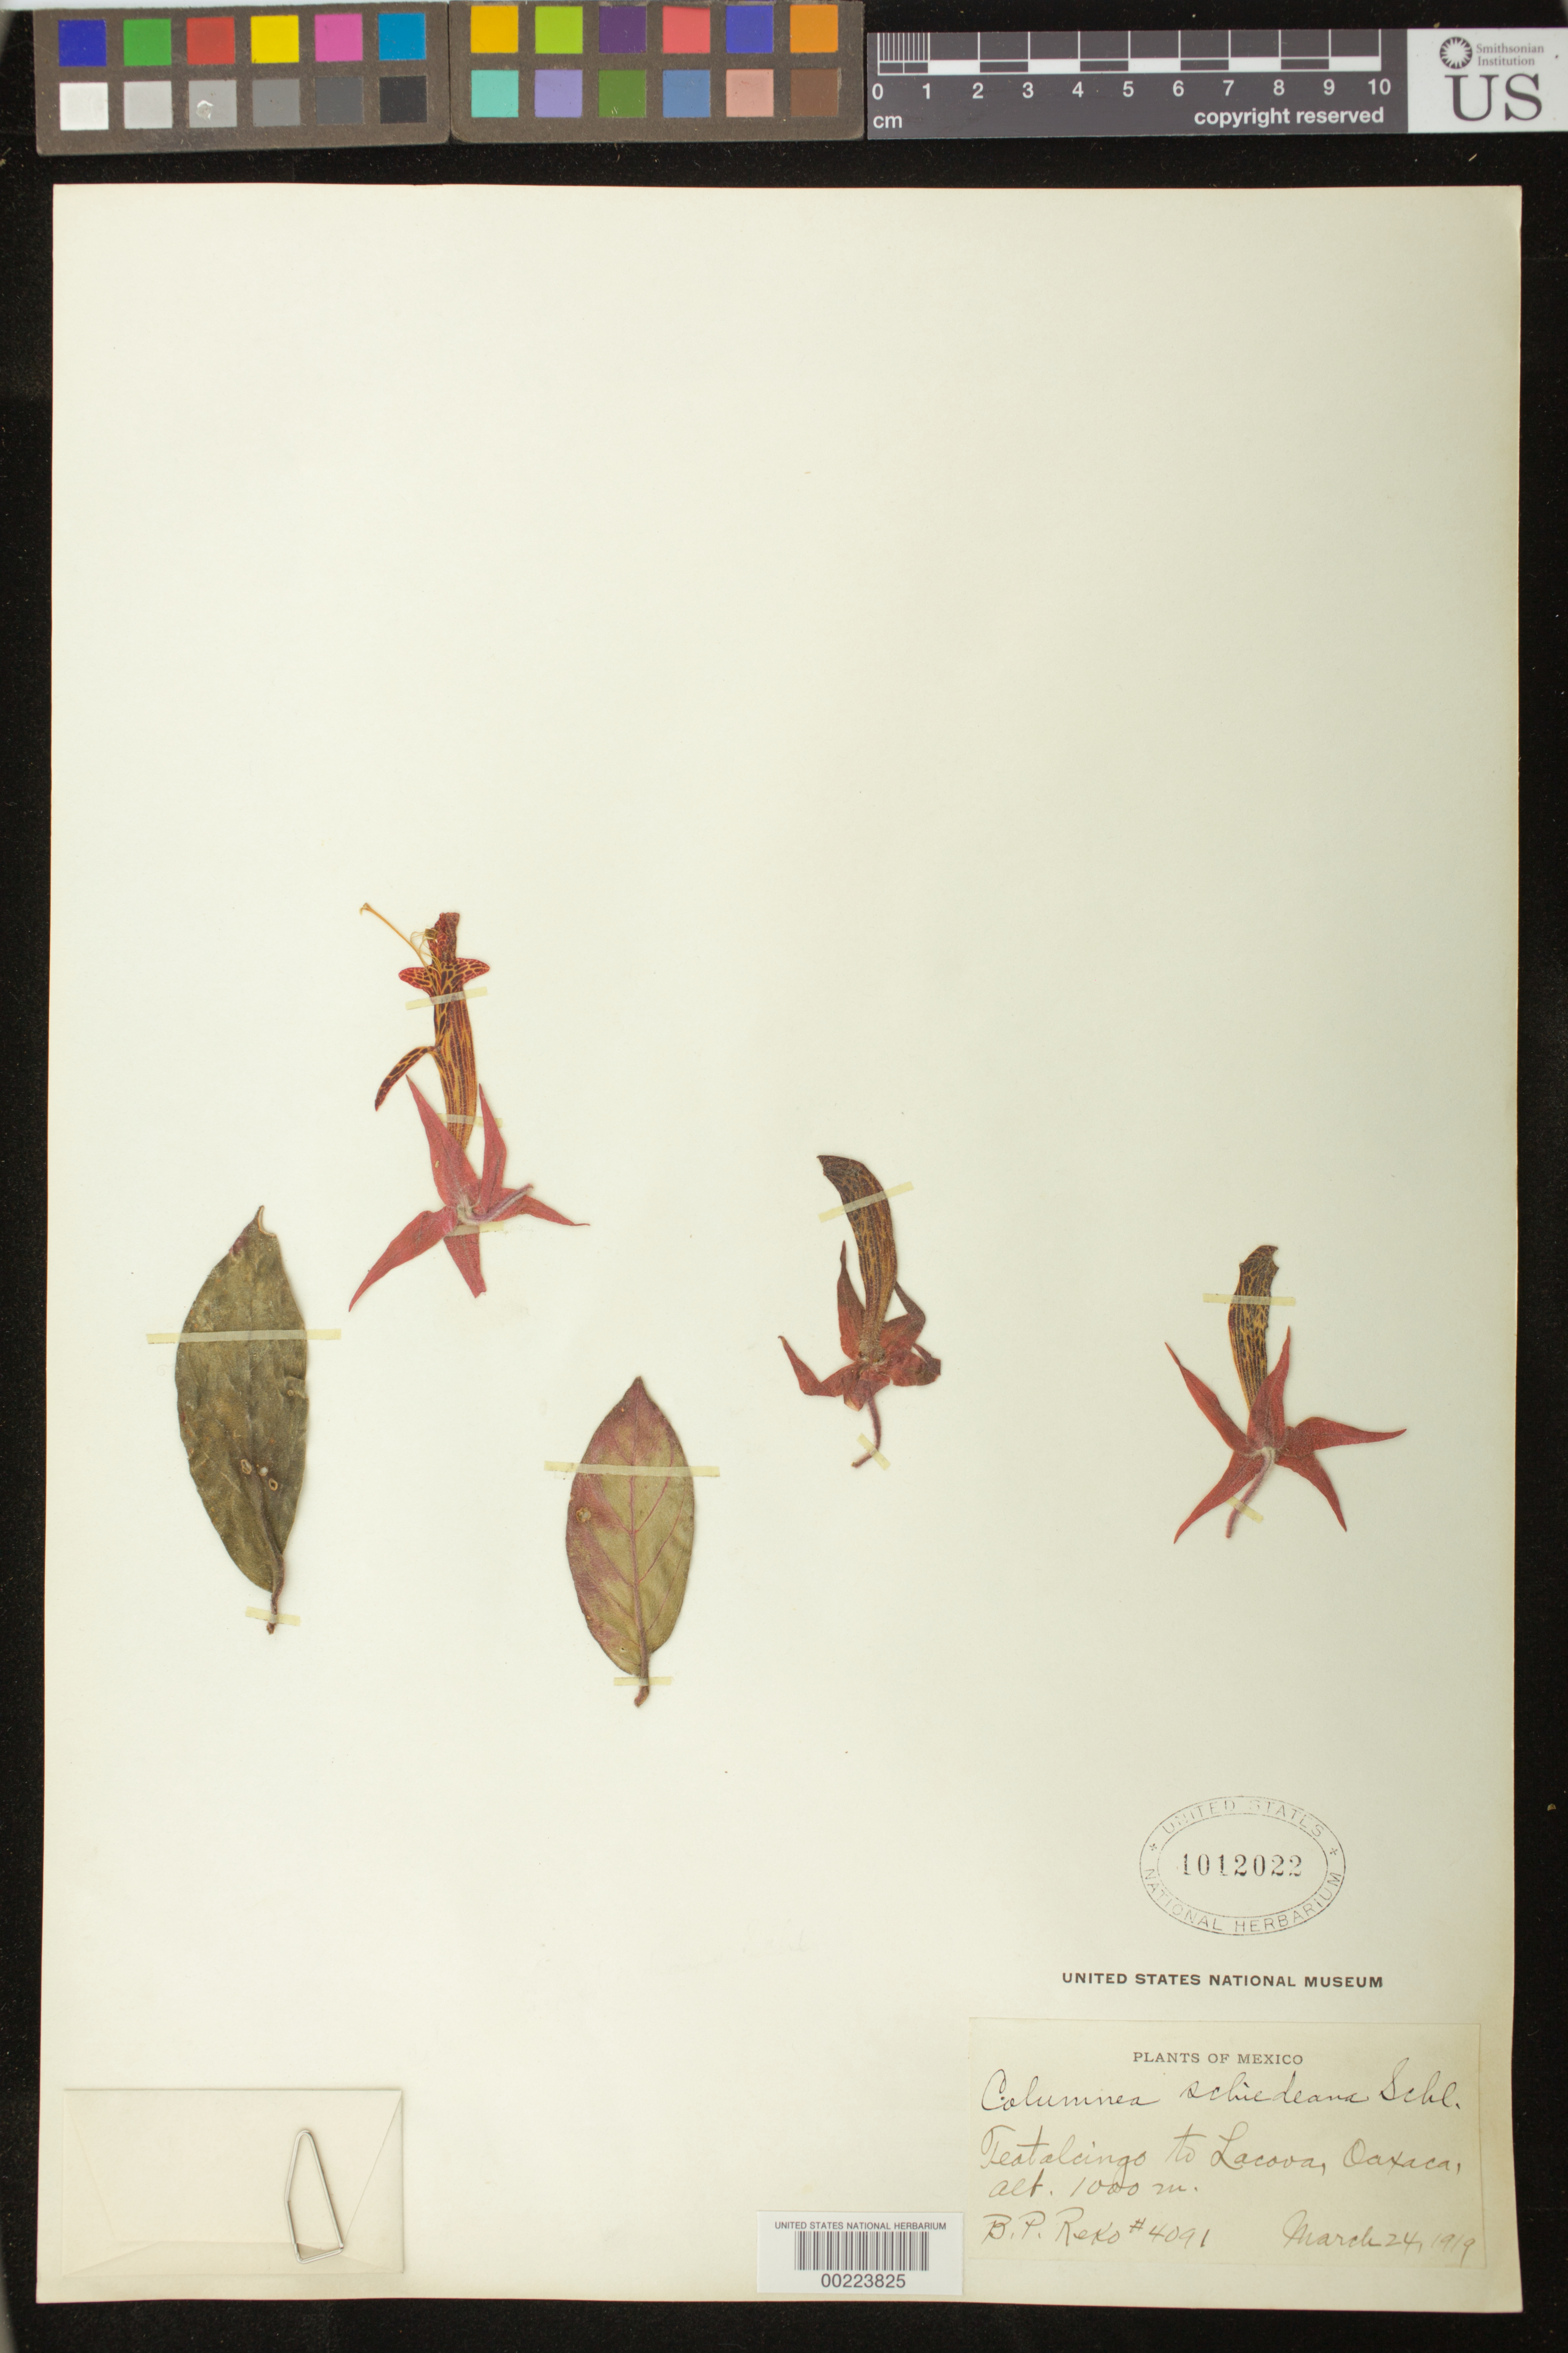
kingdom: Plantae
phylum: Tracheophyta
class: Magnoliopsida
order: Lamiales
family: Gesneriaceae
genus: Columnea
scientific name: Columnea schiedeana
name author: Schltdl.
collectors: B. P. Reko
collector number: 4091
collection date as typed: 24 Mar 1919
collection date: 1919-03-24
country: Mexico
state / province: Oaxaca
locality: Teatalcingo to Lacova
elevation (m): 1000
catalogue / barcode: US 1012022